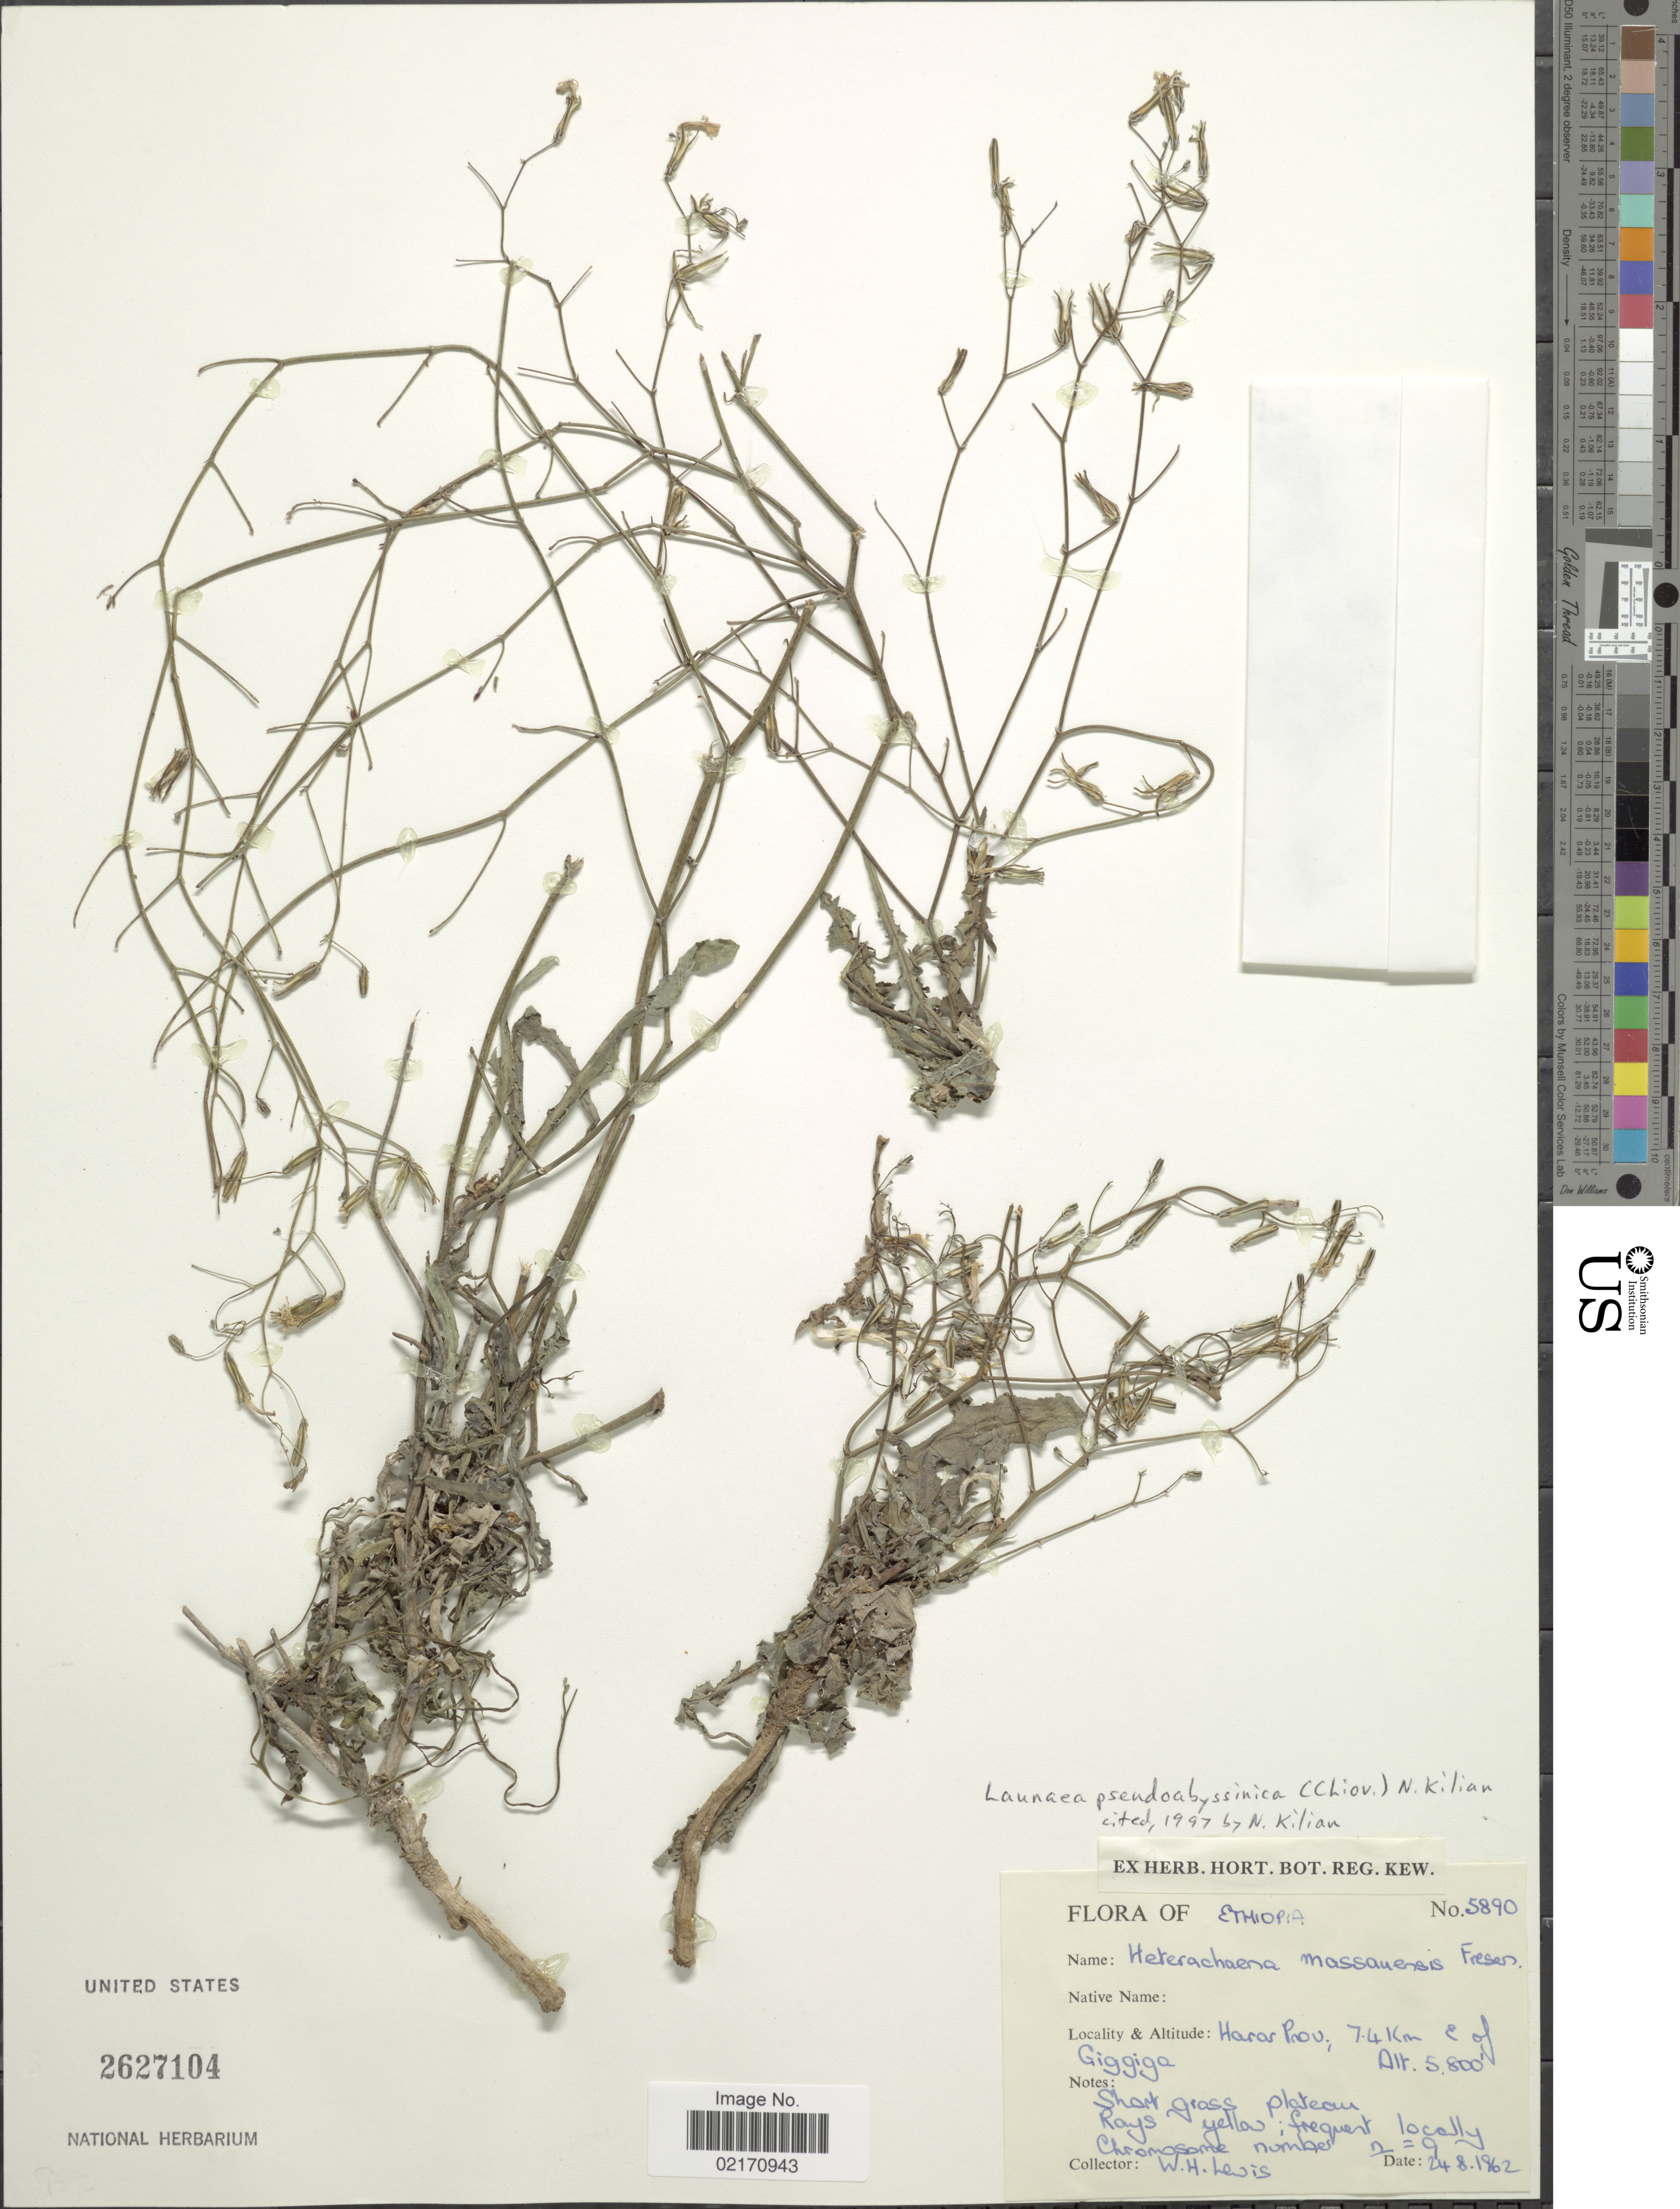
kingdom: Plantae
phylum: Tracheophyta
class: Magnoliopsida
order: Asterales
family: Asteraceae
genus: Launaea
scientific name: Launaea pseudoabyssinica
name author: (Chiov.) N. Kilian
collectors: W. H. Lewis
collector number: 5890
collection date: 1962-08-24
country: Ethiopia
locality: Harar Prov., 74 km E of Giggiga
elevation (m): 1768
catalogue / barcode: US 2627104